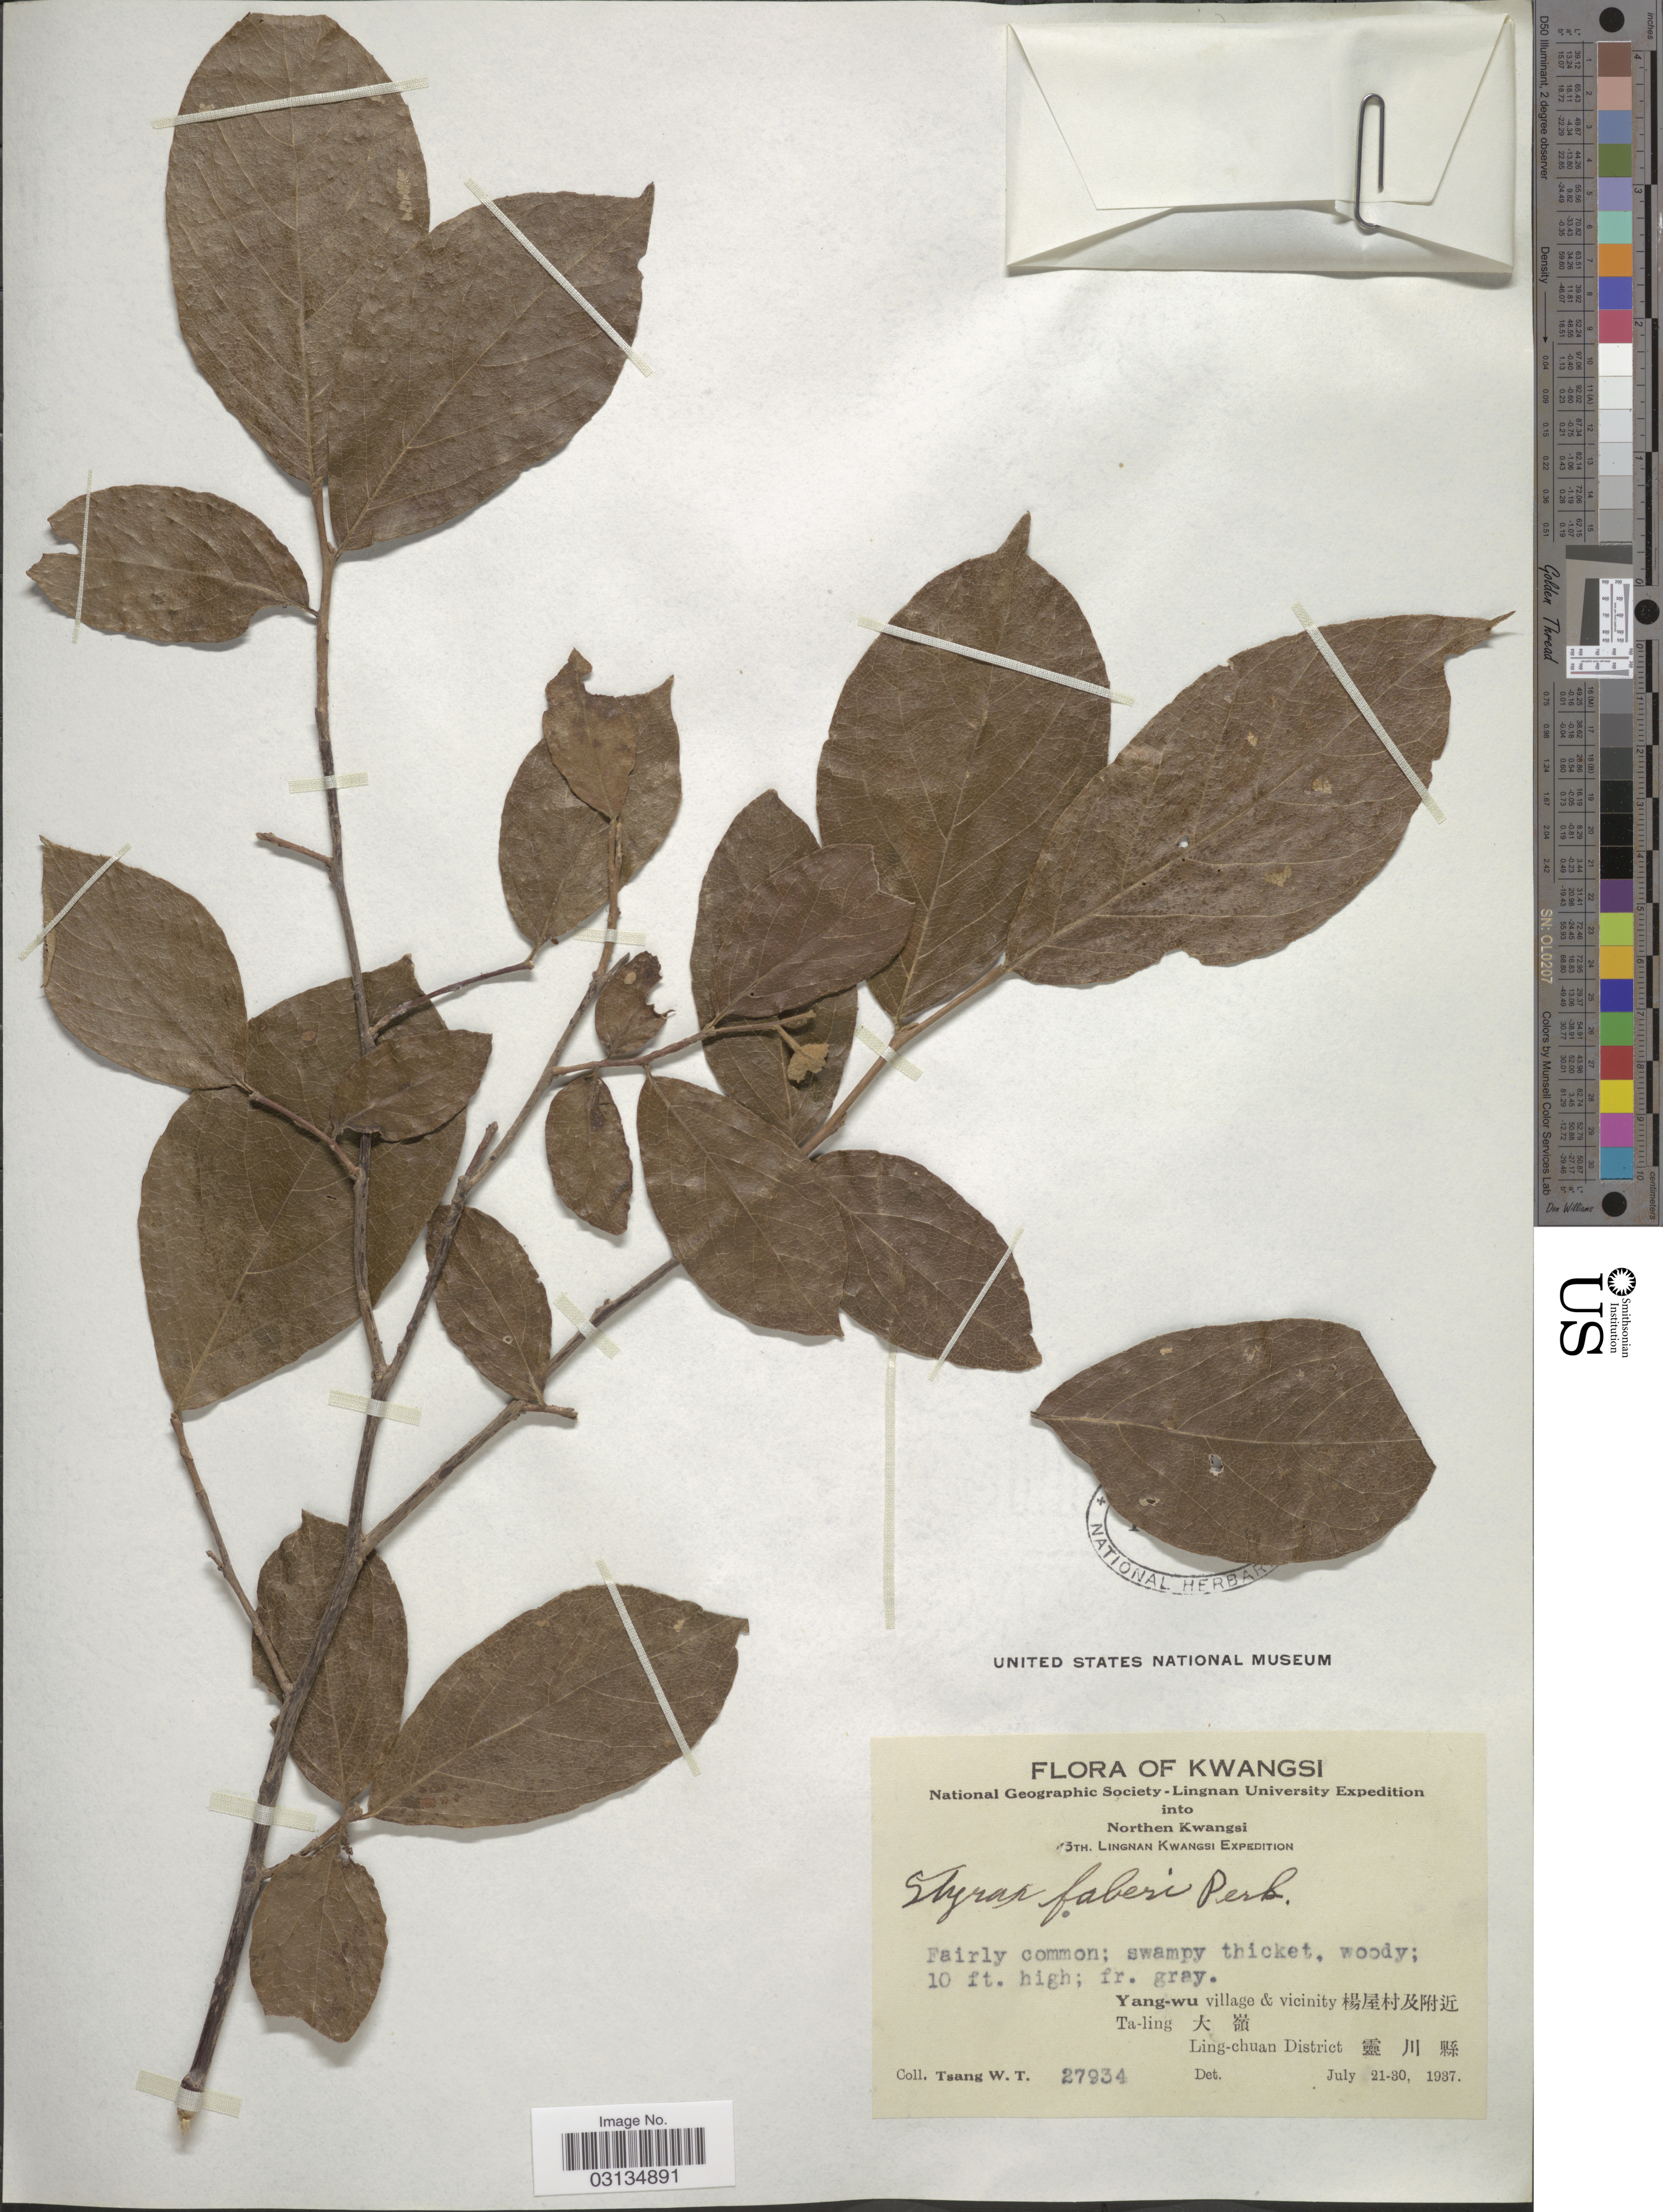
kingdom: Plantae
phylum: Tracheophyta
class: Magnoliopsida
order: Ericales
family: Styracaceae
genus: Styrax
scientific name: Styrax faberi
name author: Perkins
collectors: W. T. Tsang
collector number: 27934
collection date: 1937-07-21/1937-07-30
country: China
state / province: Guangxi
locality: Kwangsi. Northern Kwangsi. Yang-wu village & vicinity. Ta-ling. Ling-chuan District.